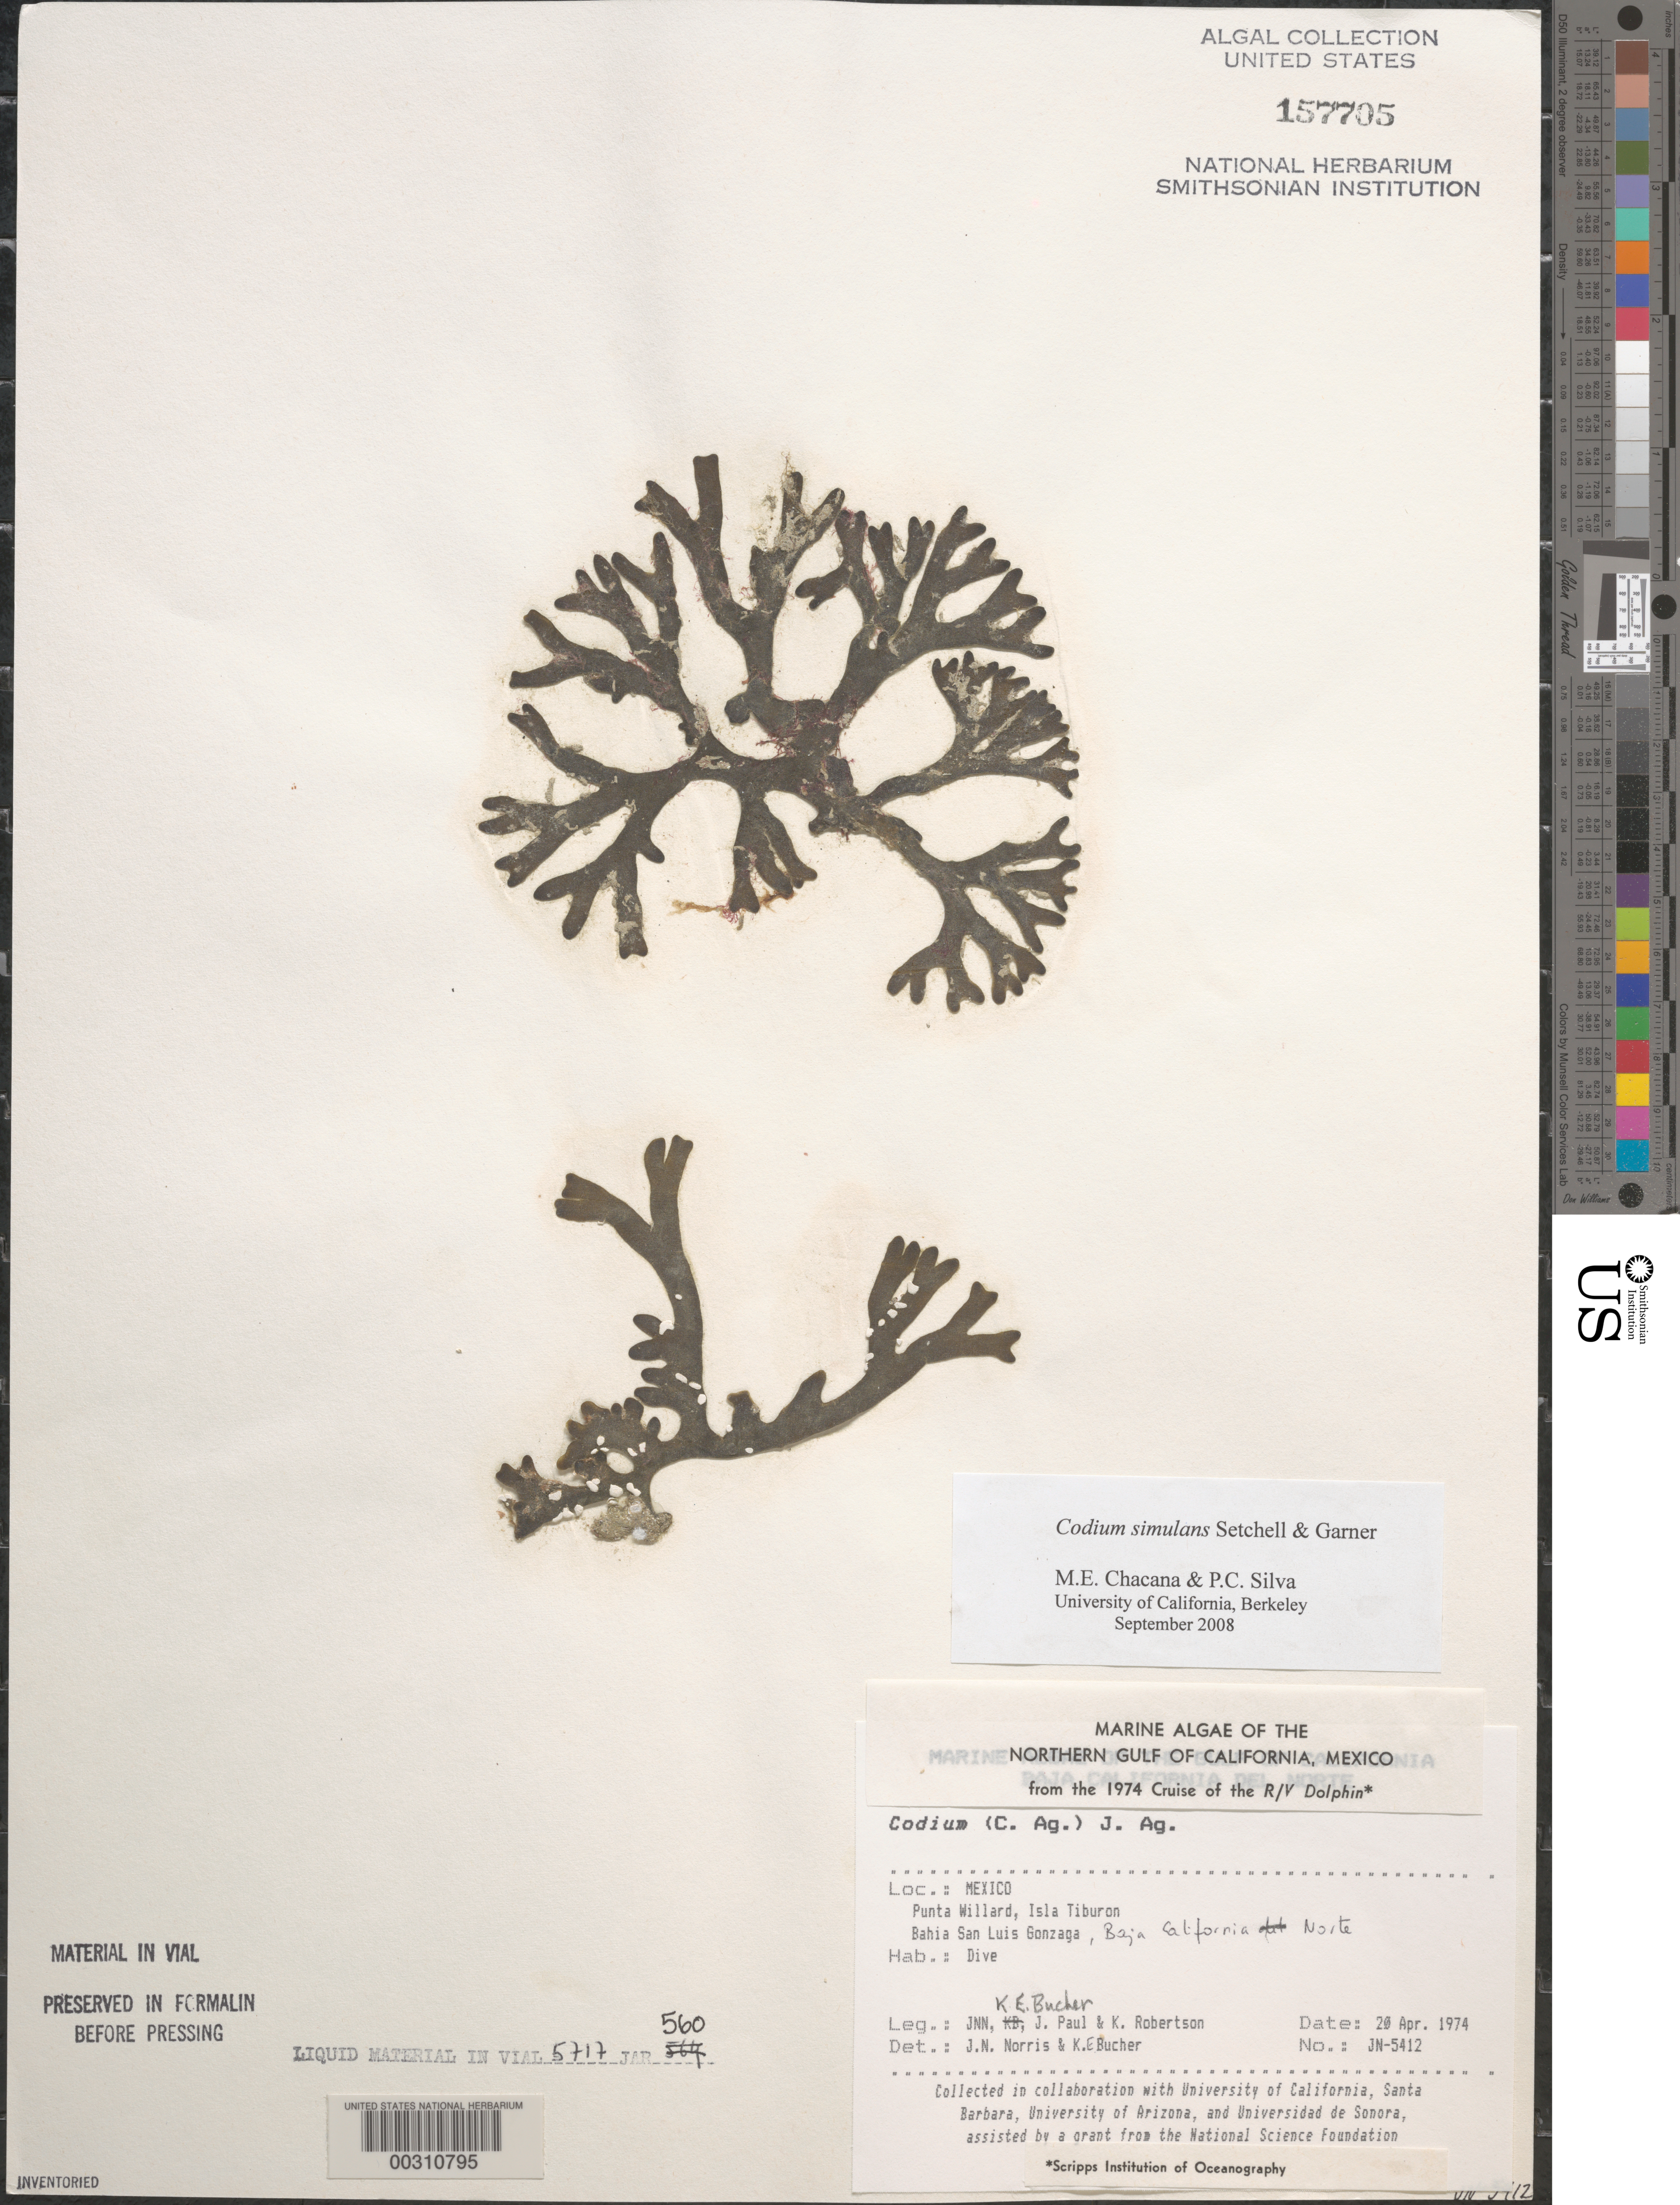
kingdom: Plantae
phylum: Chlorophyta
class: Ulvophyceae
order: Bryopsidales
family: Codiaceae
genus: Codium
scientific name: Codium simulans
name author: Setch. & N.L. Gardner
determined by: Chacana, M. E.; Silva, P. C.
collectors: J. N. Norris, K. E. Bucher, J. Paul & K. Robertson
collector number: JN-5412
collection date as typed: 20 Apr 1974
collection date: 1974-04-20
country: Mexico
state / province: Sonora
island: Isla Tiburon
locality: Punta Willard, Bahia San Luis Gonzaga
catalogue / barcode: US 157705